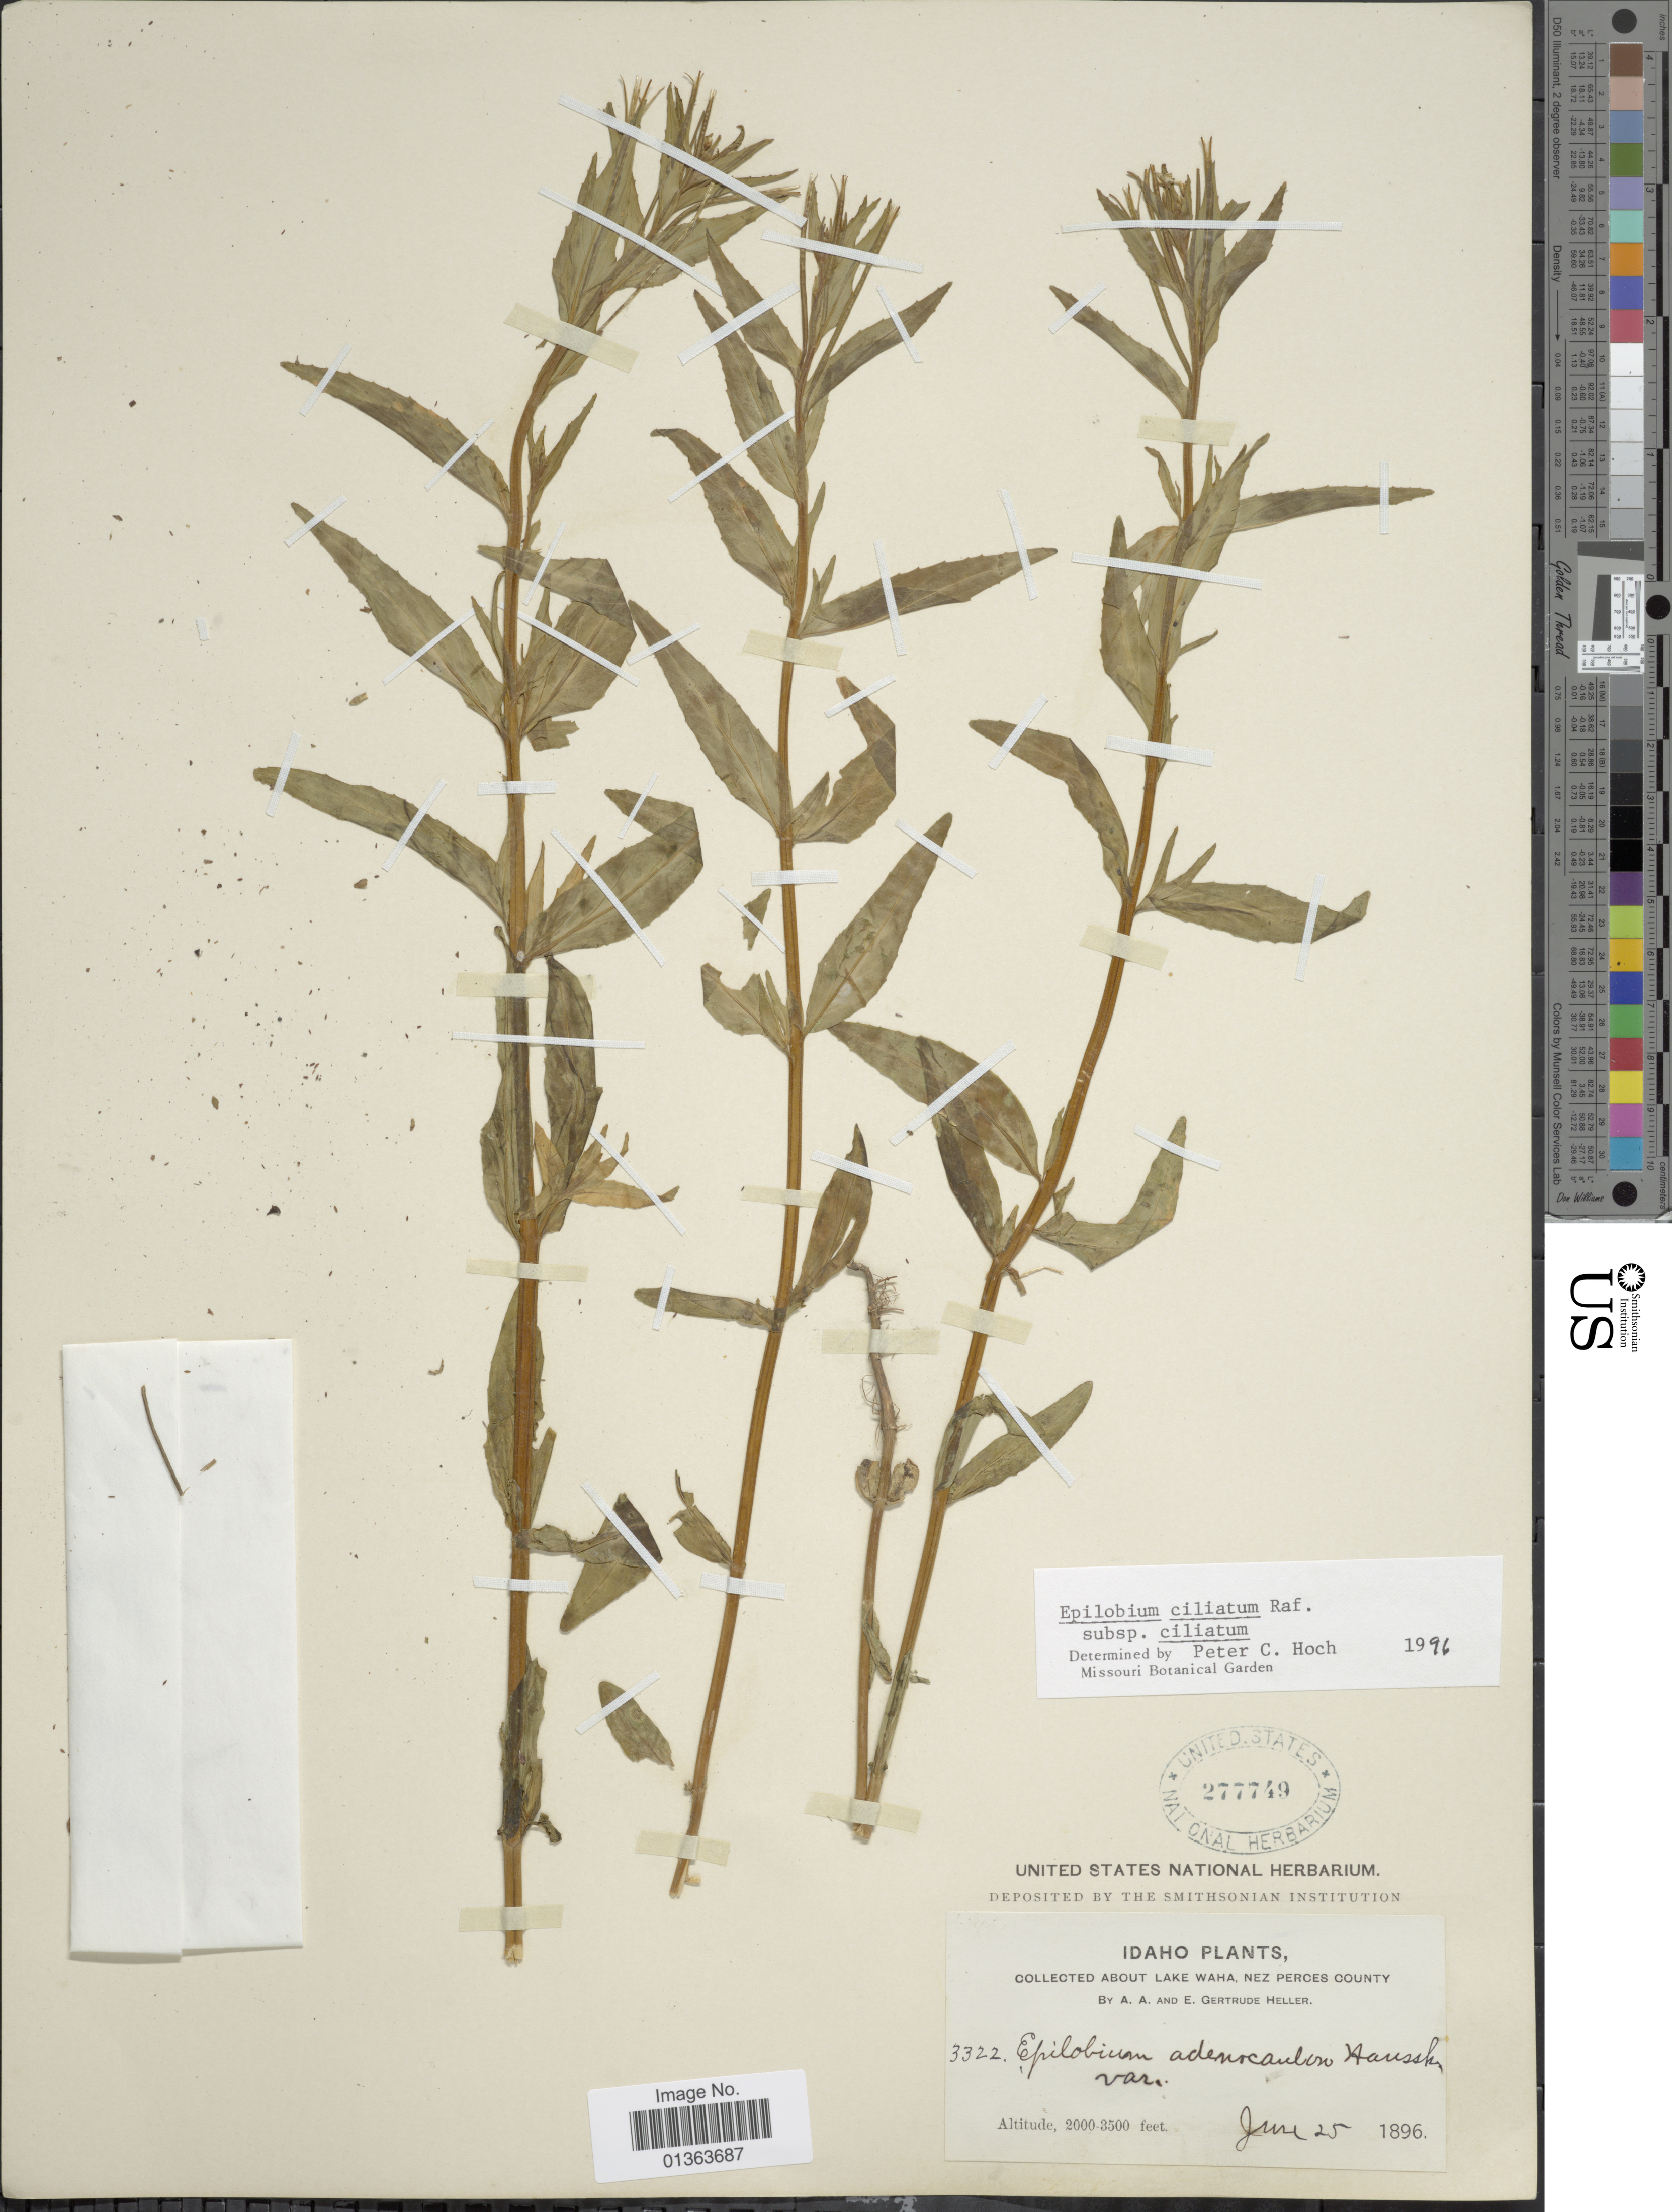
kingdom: Plantae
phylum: Tracheophyta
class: Magnoliopsida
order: Myrtales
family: Onagraceae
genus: Epilobium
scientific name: Epilobium ciliatum subsp. ciliatum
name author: Raf.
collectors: A. A. Heller & E. G. Heller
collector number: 3322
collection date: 1896-06-25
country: United States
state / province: Idaho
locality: Lake Waha, Nez Perces County.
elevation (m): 610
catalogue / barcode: US 277749